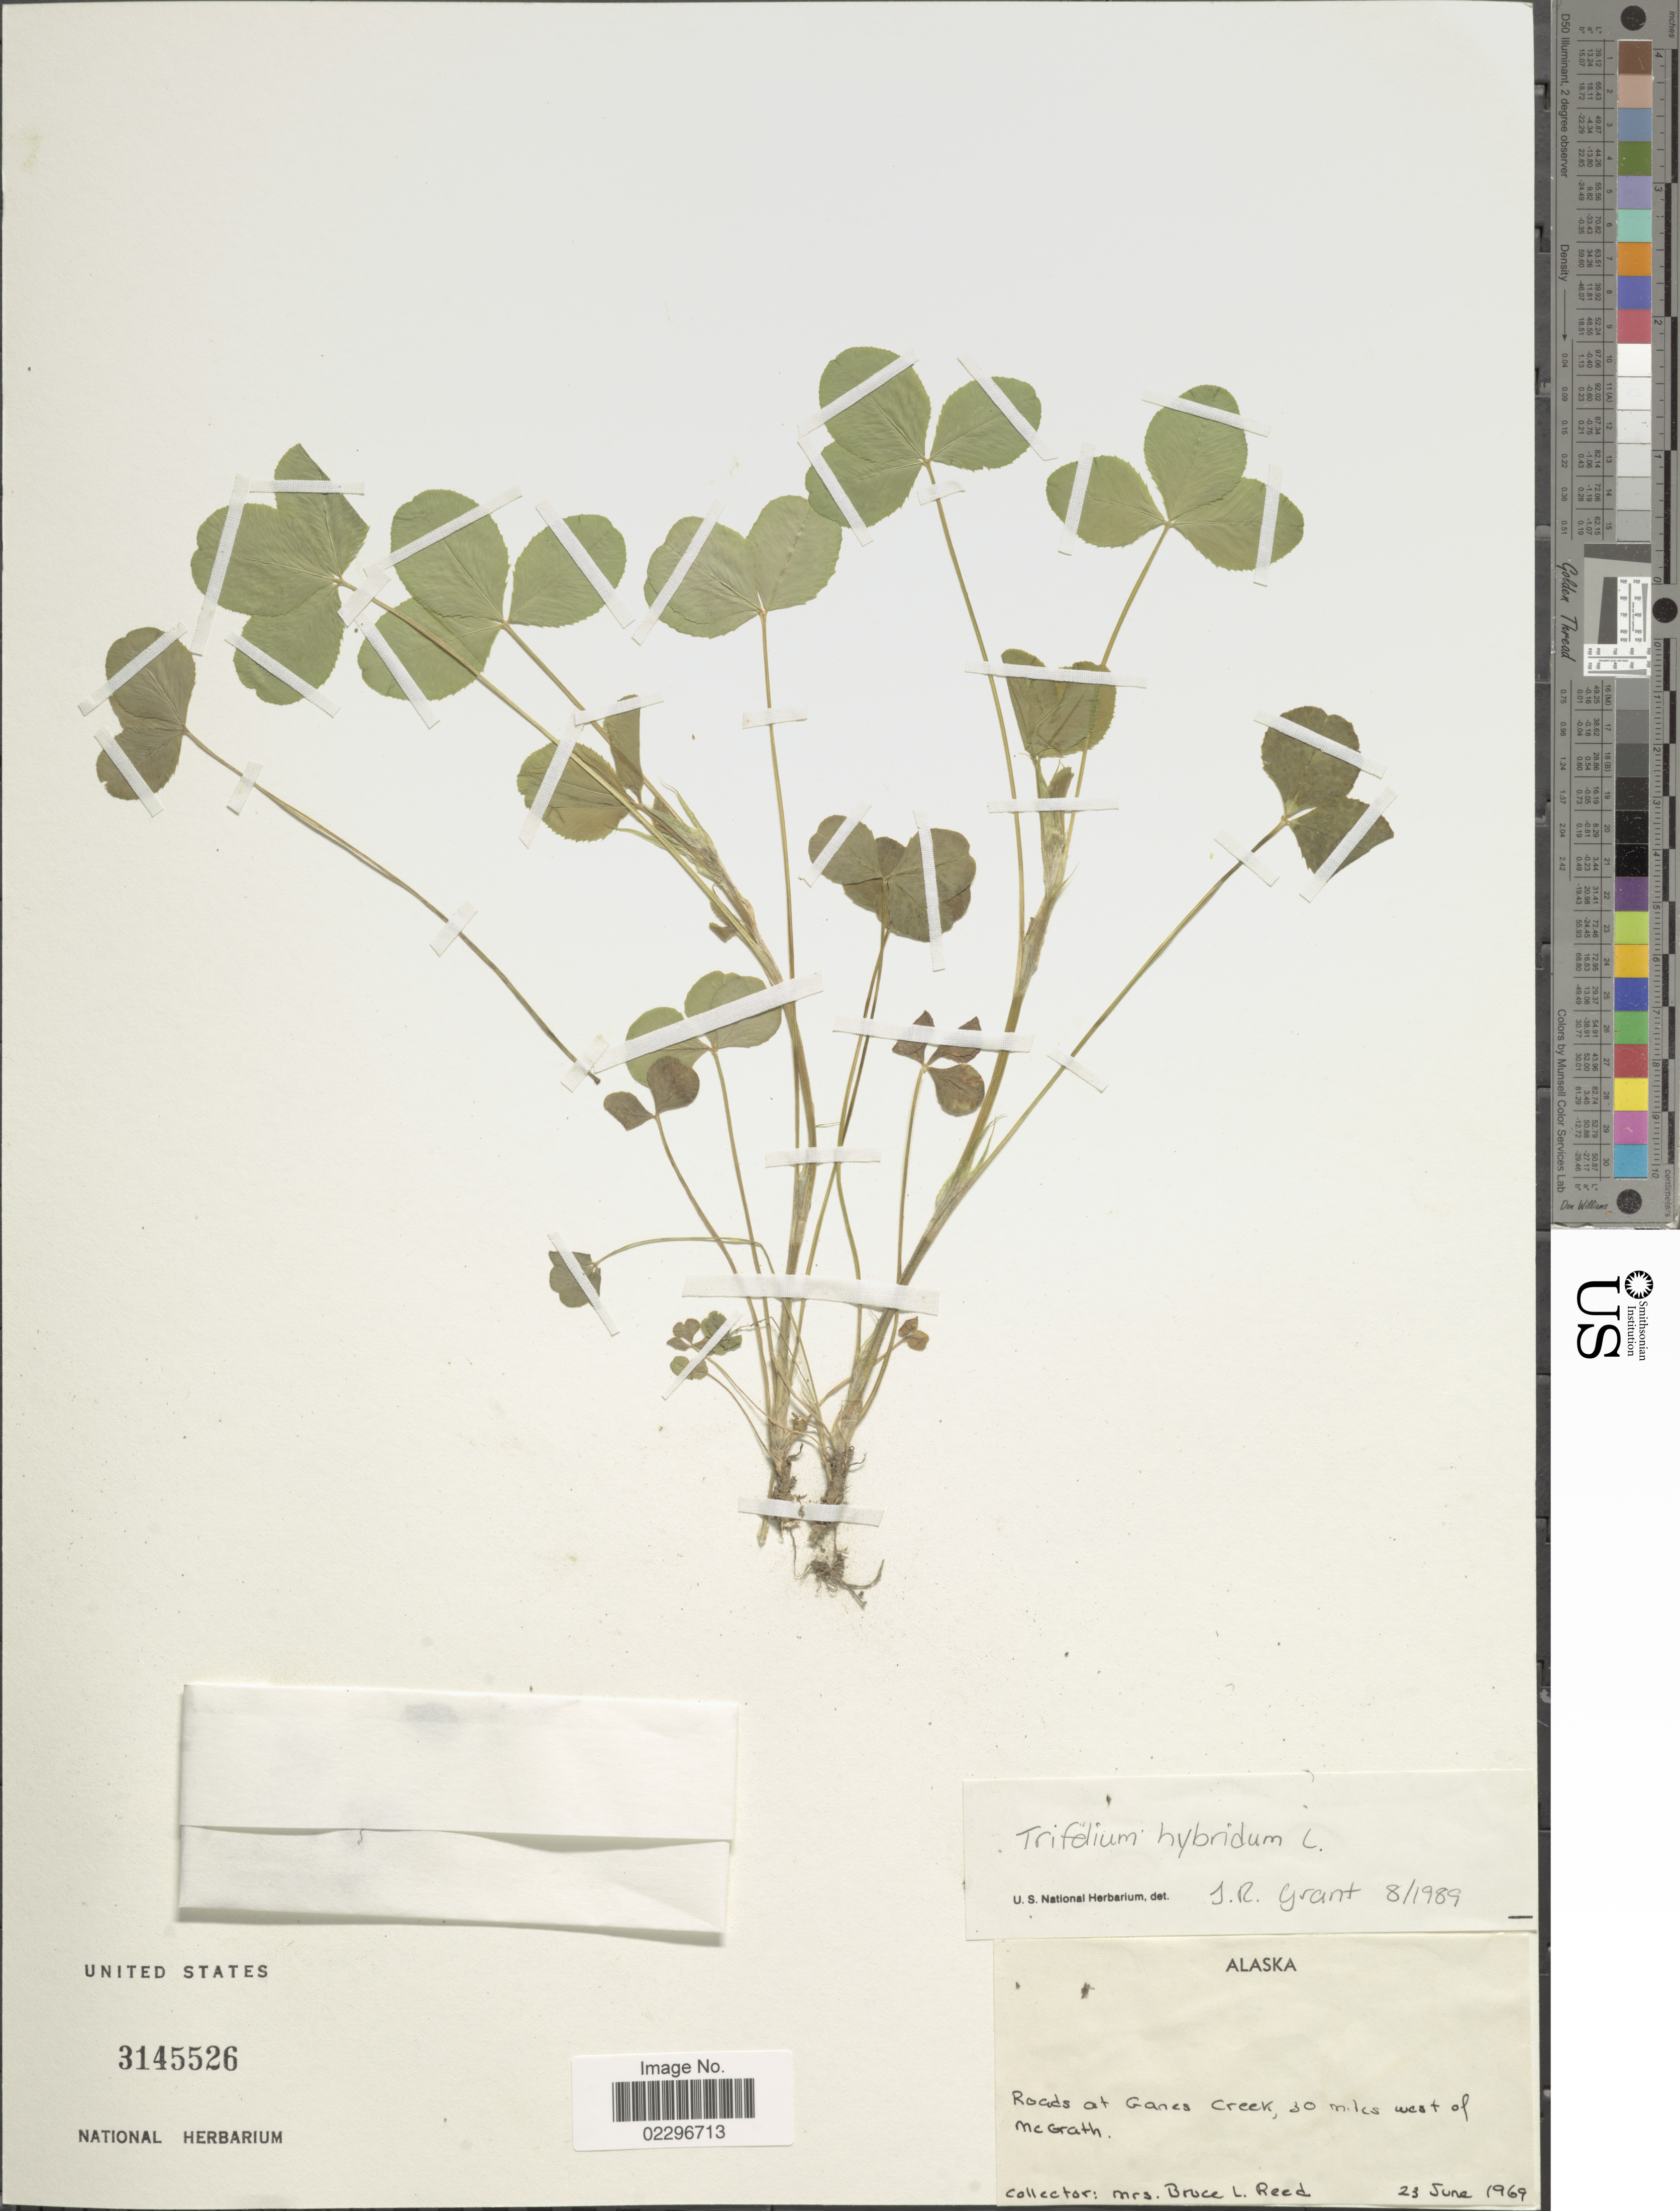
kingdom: Plantae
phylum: Tracheophyta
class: Magnoliopsida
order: Fabales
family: Fabaceae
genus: Trifolium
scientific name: Trifolium hybridum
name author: L.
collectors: B. Reed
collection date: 1969-06-23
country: United States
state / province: Alaska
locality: Rocks at Ganes Creek, 30 miles west of McGrath.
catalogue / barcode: US 3145526